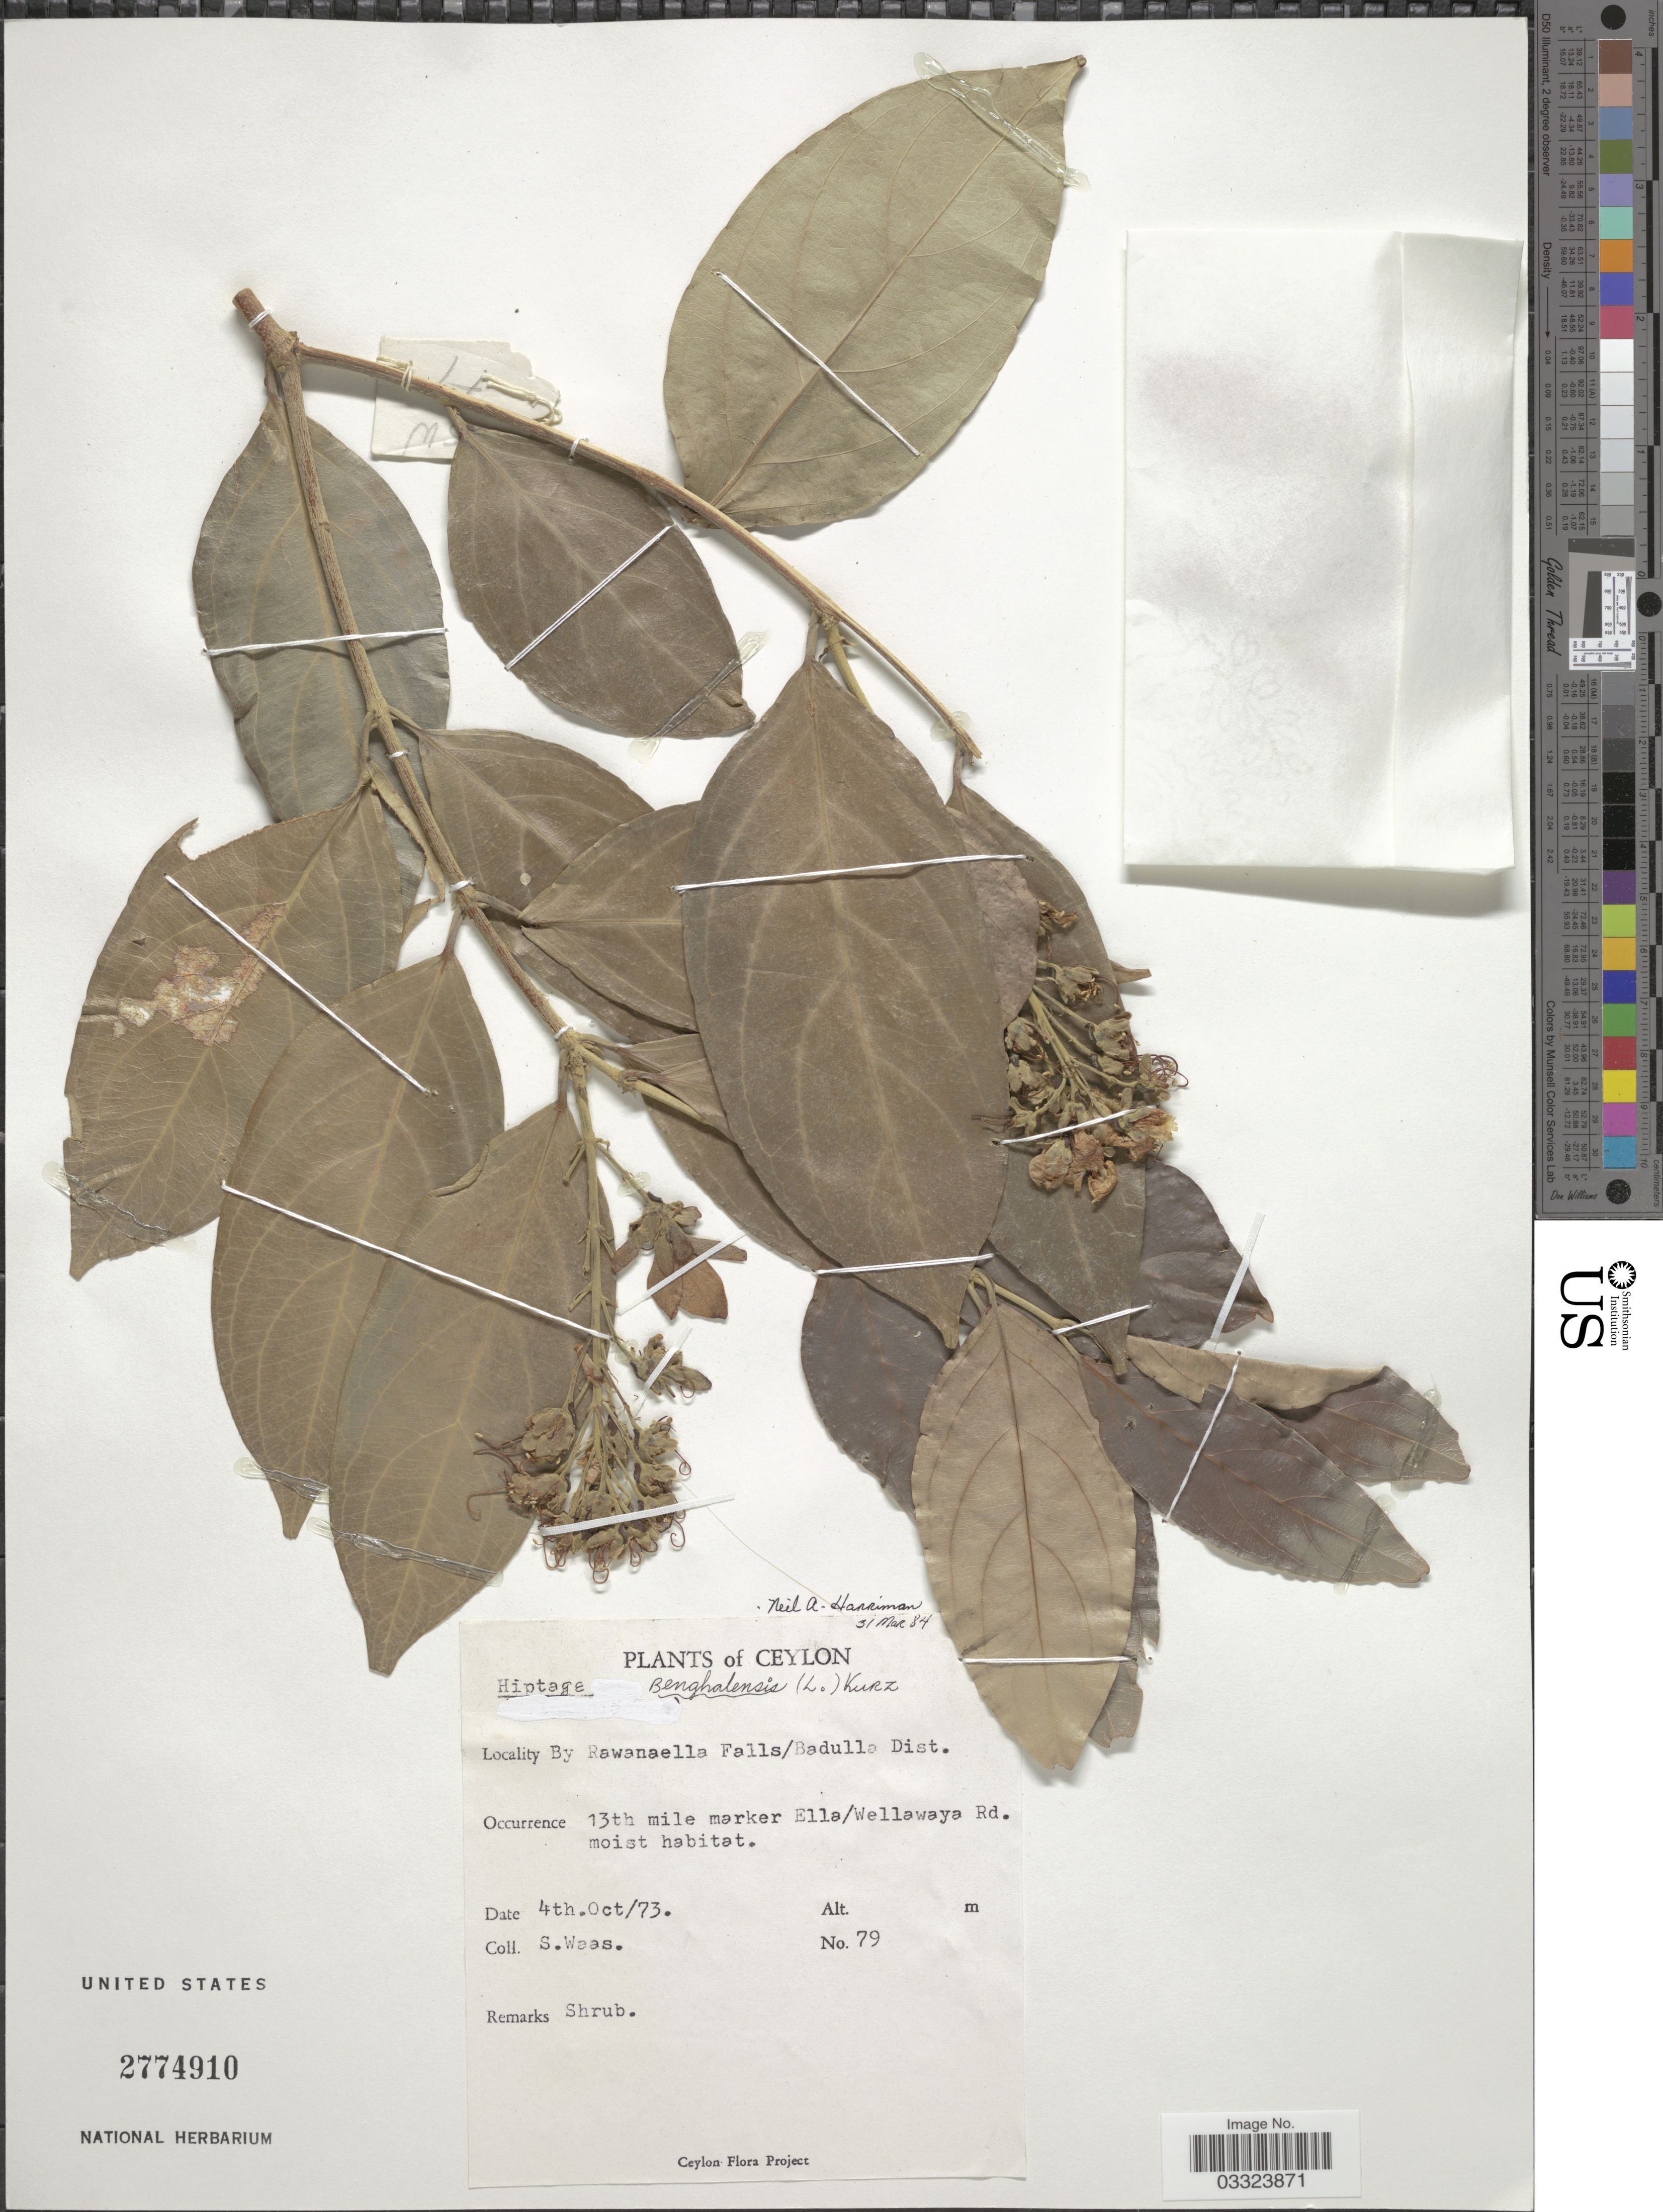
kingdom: Plantae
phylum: Tracheophyta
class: Magnoliopsida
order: Malpighiales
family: Malpighiaceae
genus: Hiptage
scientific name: Hiptage benghalensis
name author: (L.) Kurz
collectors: S. Waas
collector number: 79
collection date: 1973-10-04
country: Sri Lanka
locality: Ceylon. By Rawanaella Falls/Badulla Dist. 13th mile marker Ella/Wellawaya Rd.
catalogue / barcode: US 2774910